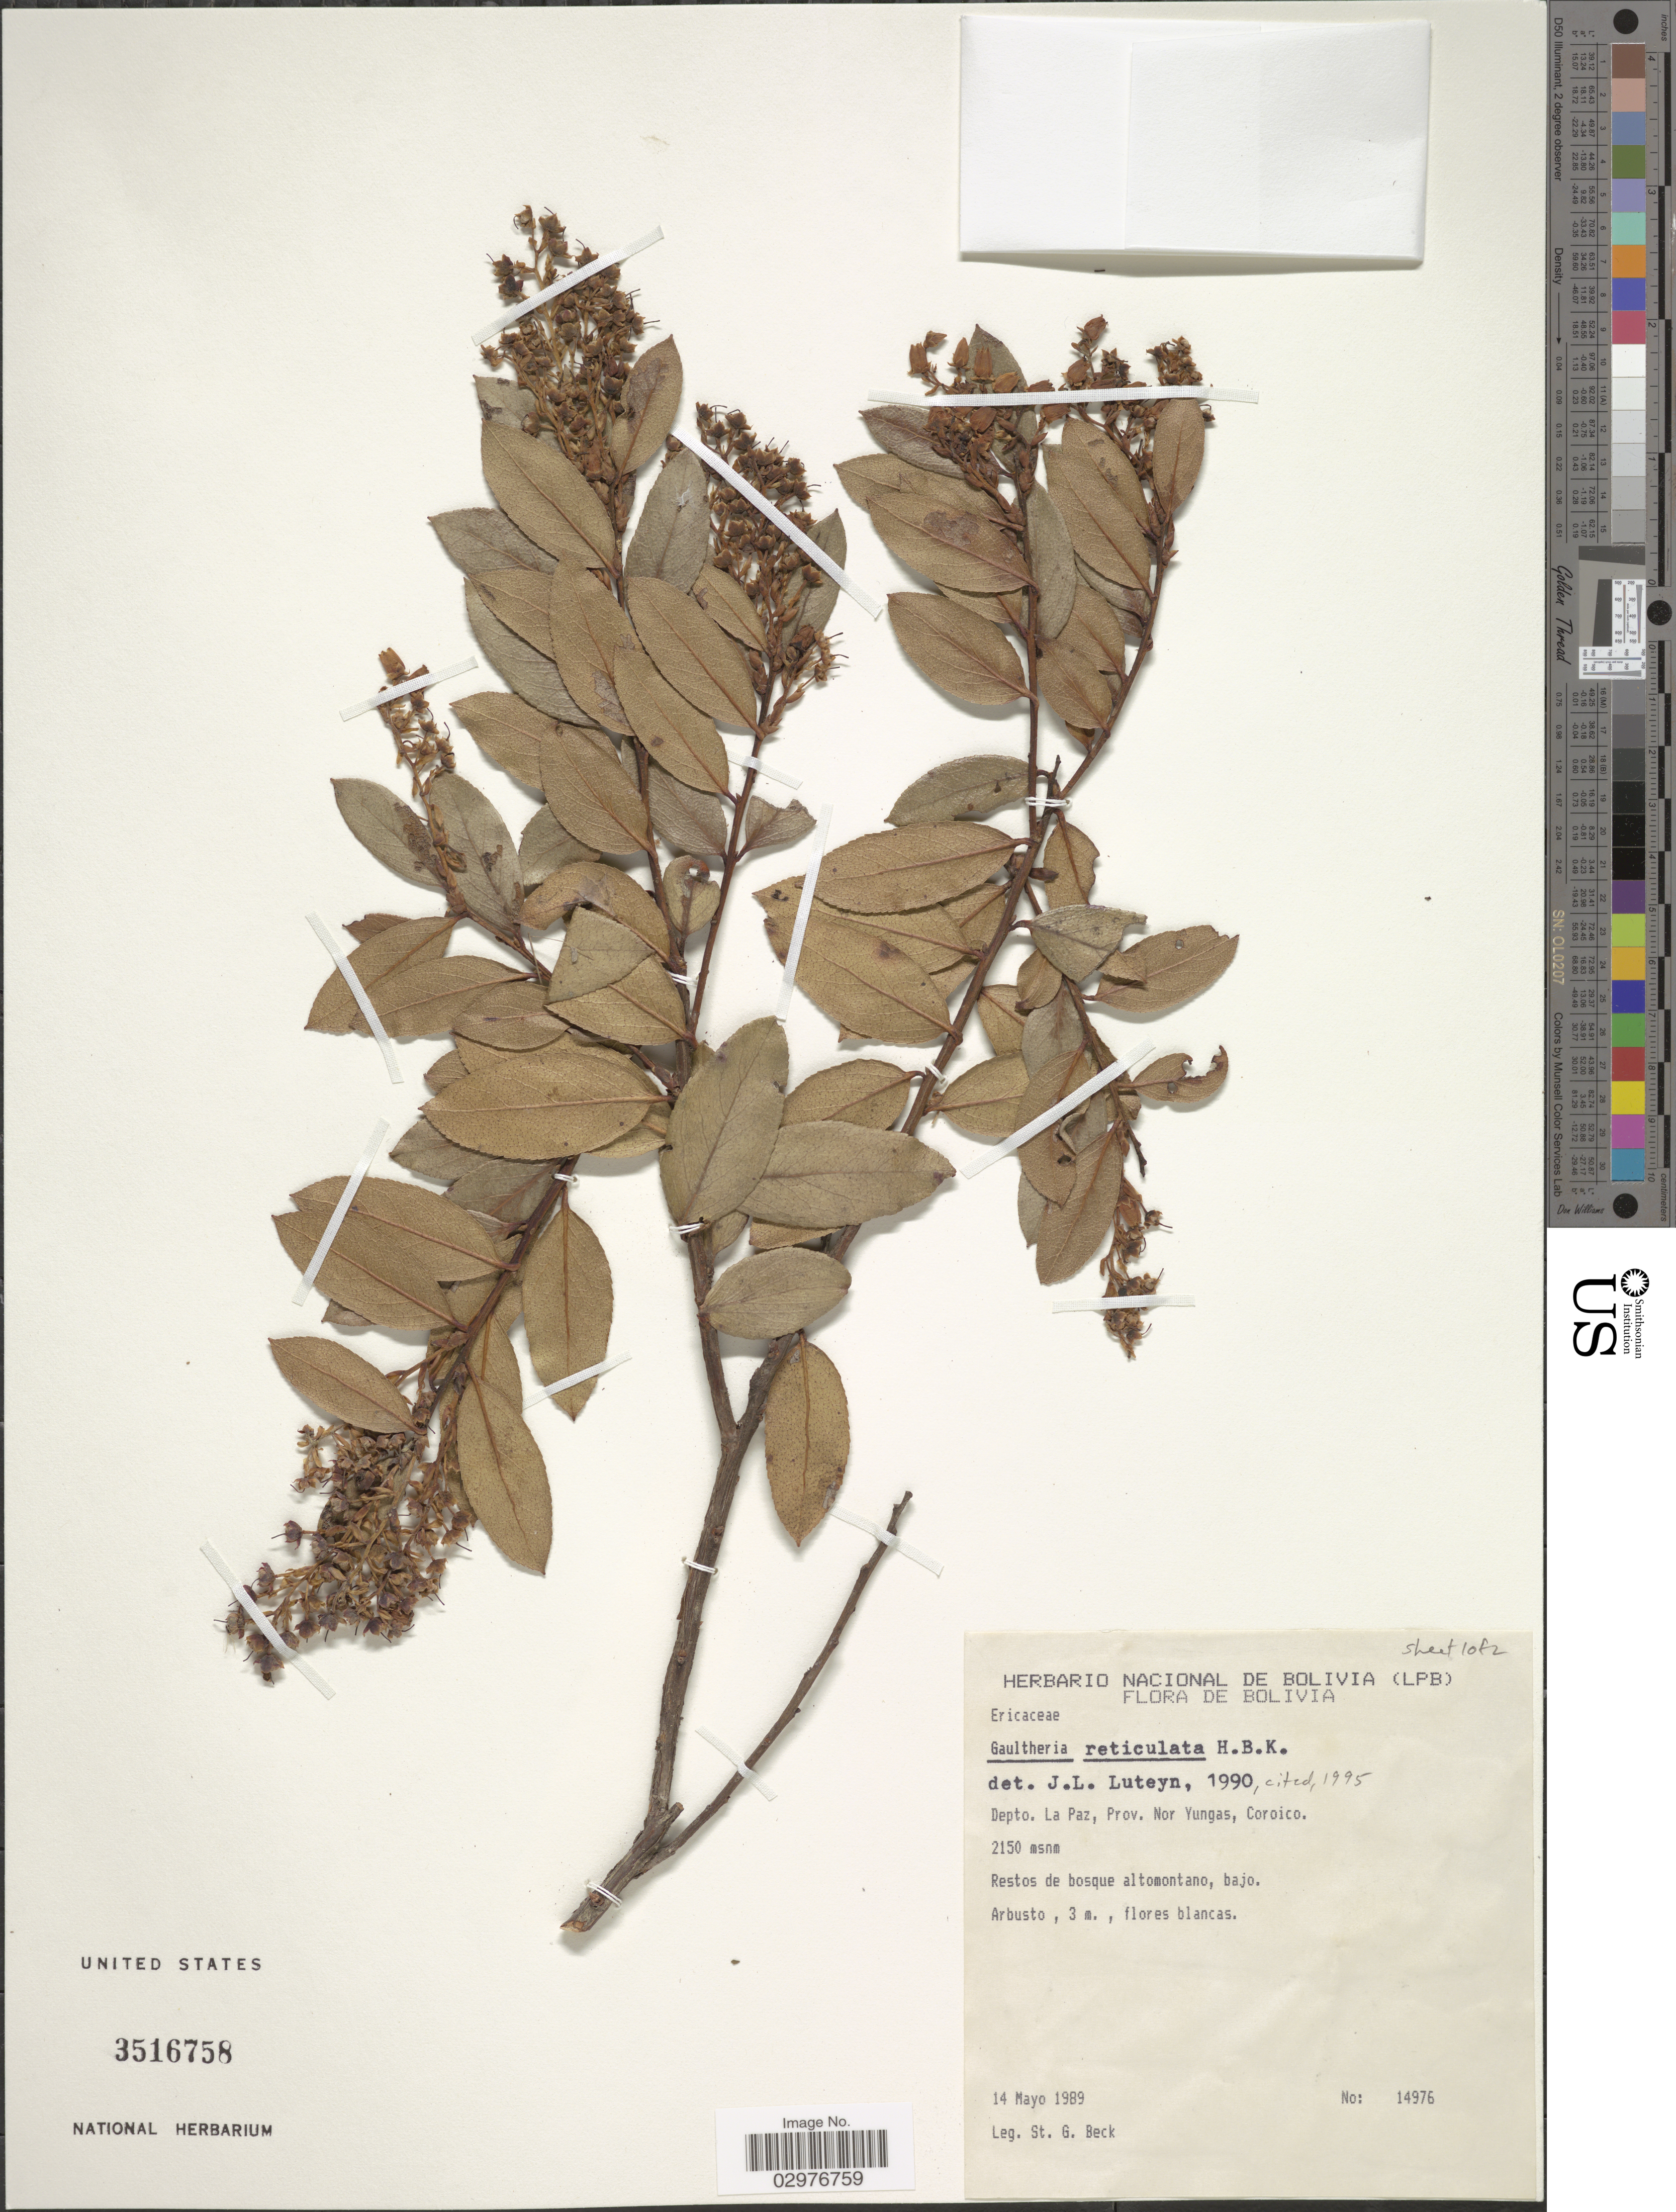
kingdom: Plantae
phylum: Tracheophyta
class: Magnoliopsida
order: Ericales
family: Ericaceae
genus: Gaultheria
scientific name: Gaultheria reticulata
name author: Kunth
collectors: S. G. Beck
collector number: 14976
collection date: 1989-05-14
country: Bolivia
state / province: La Paz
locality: Depto. La Paz, Prov. Nor Yungas, Coroico.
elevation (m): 2150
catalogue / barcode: US 3516758